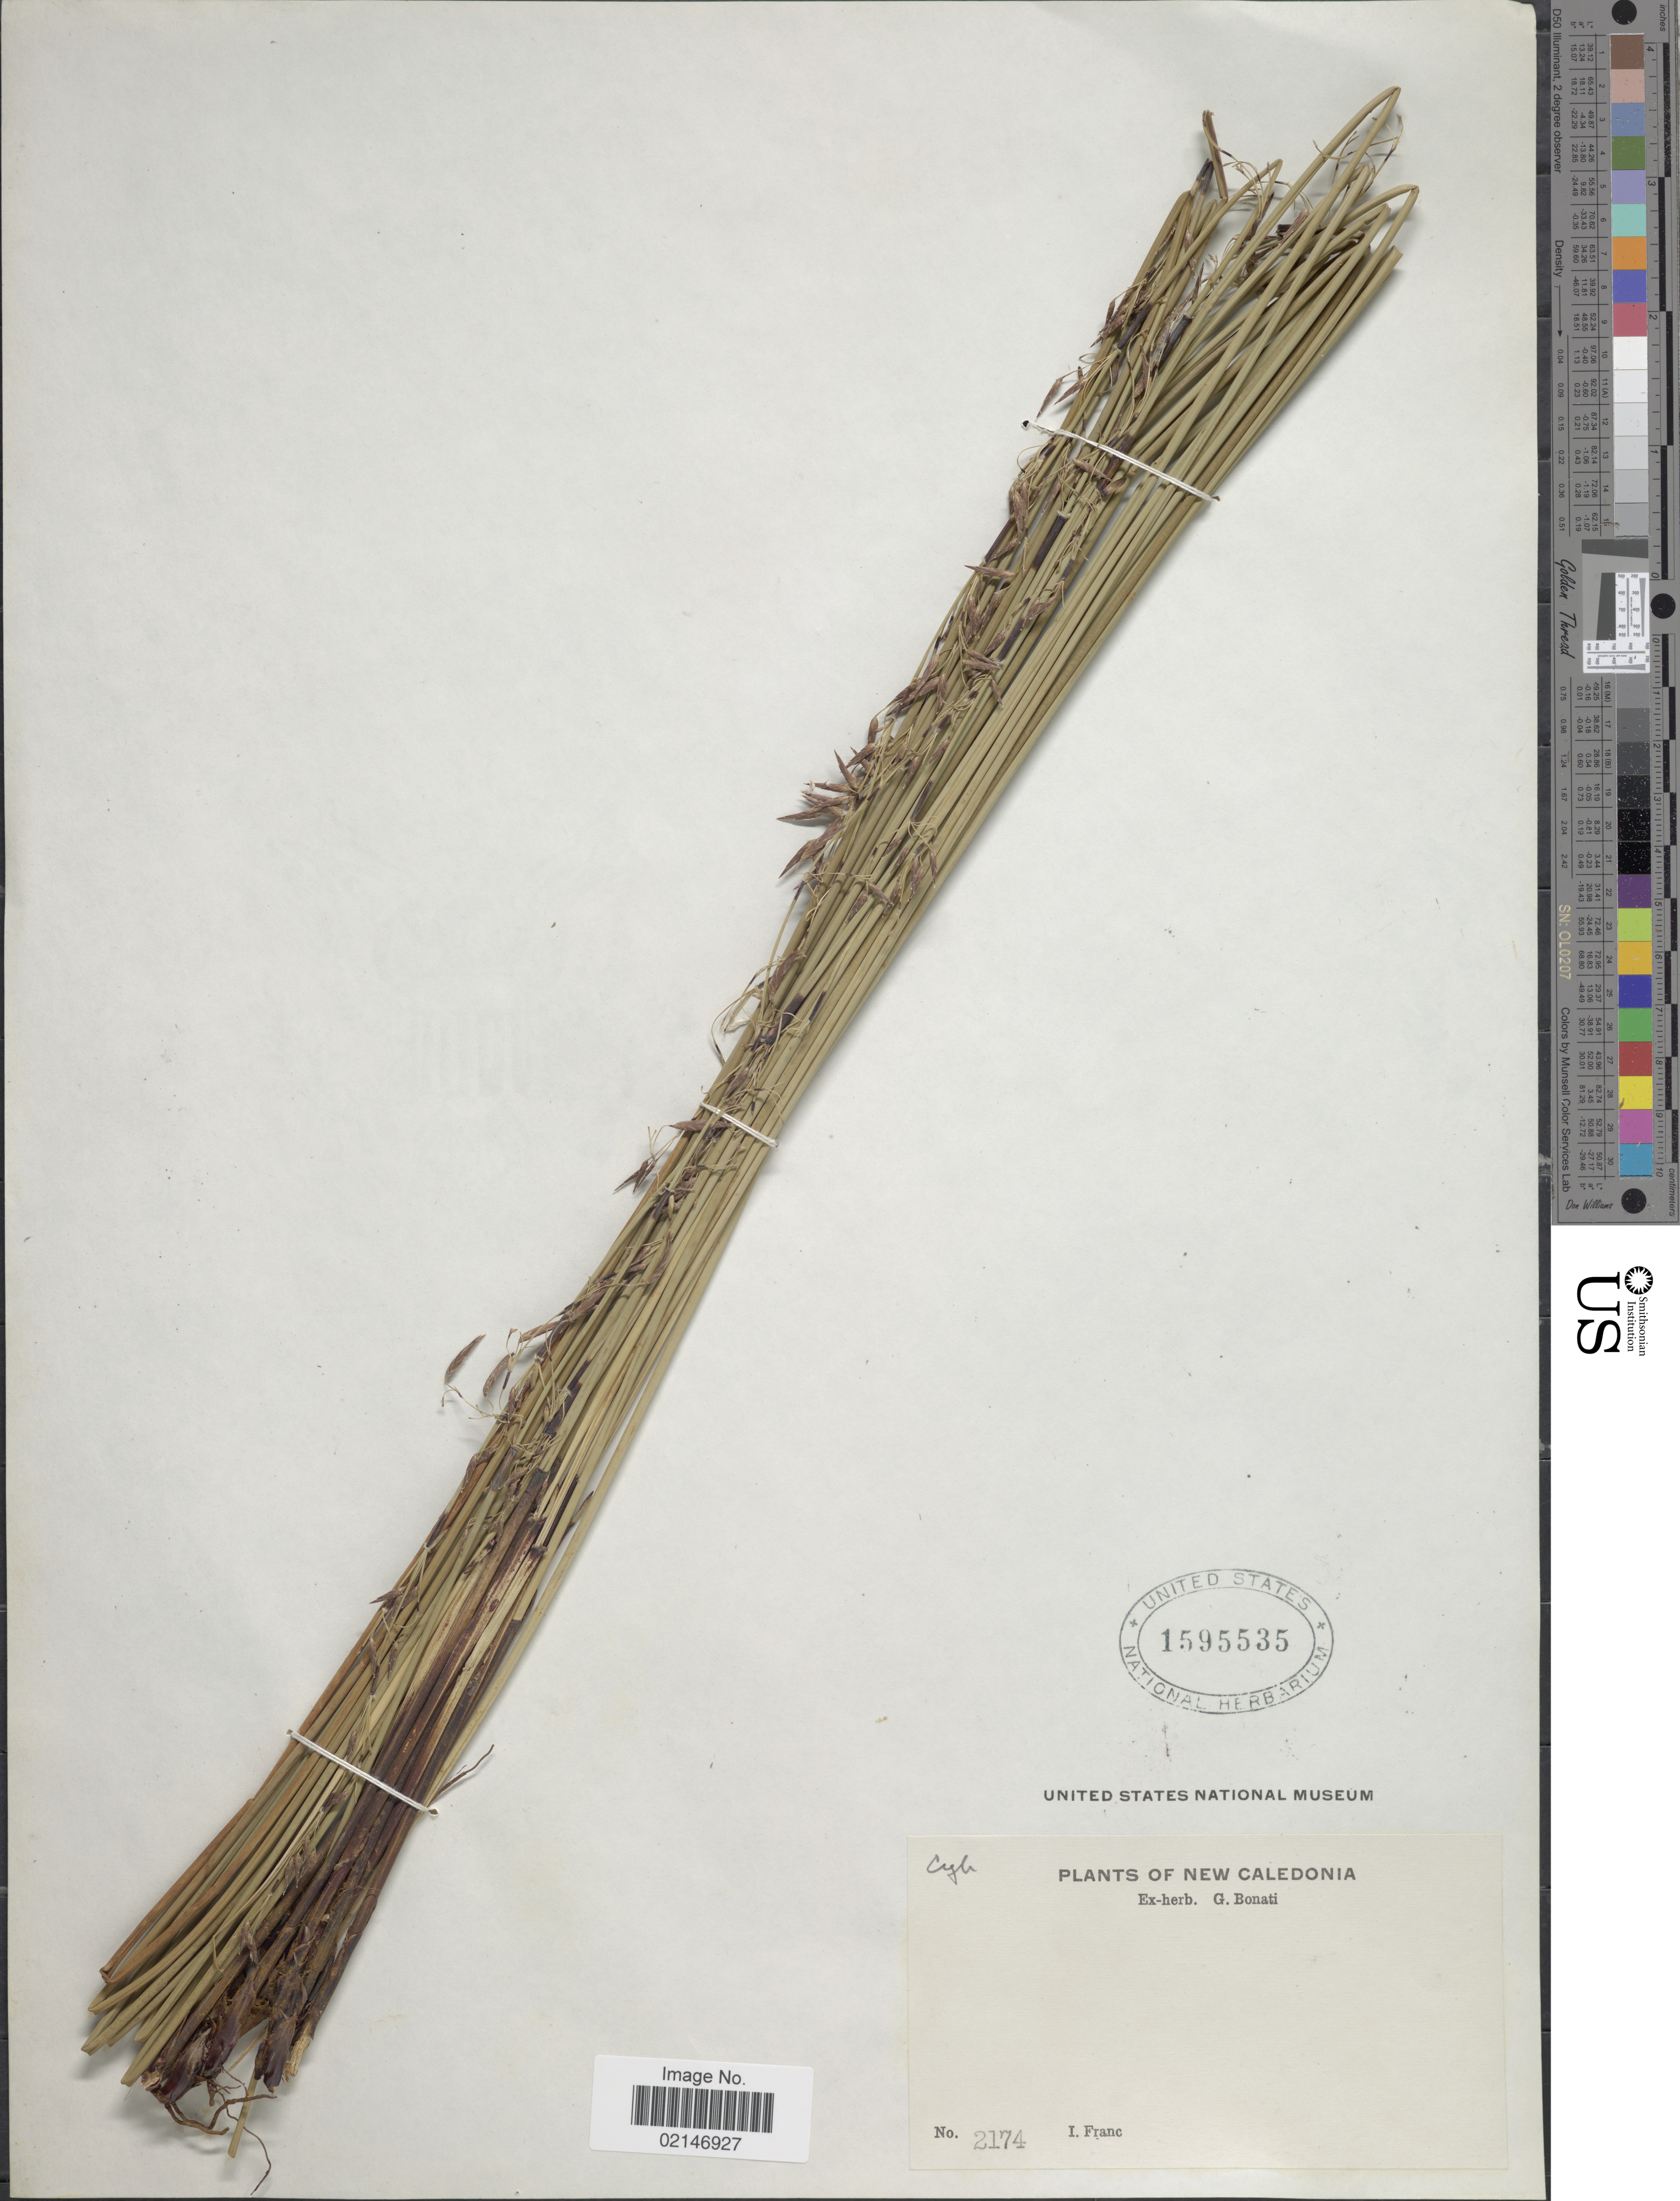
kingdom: Plantae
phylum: Tracheophyta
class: Liliopsida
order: Poales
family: Cyperaceae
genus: Schoenus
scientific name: Schoenus tendo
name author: (Hook. f.) Hook. f.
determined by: Strong, Mark T., (BOT), Smithsonian Institution - National Museum of Natural History (UNITED STATES)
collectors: I. Franc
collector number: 2174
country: New Caledonia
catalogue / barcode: US 1595535